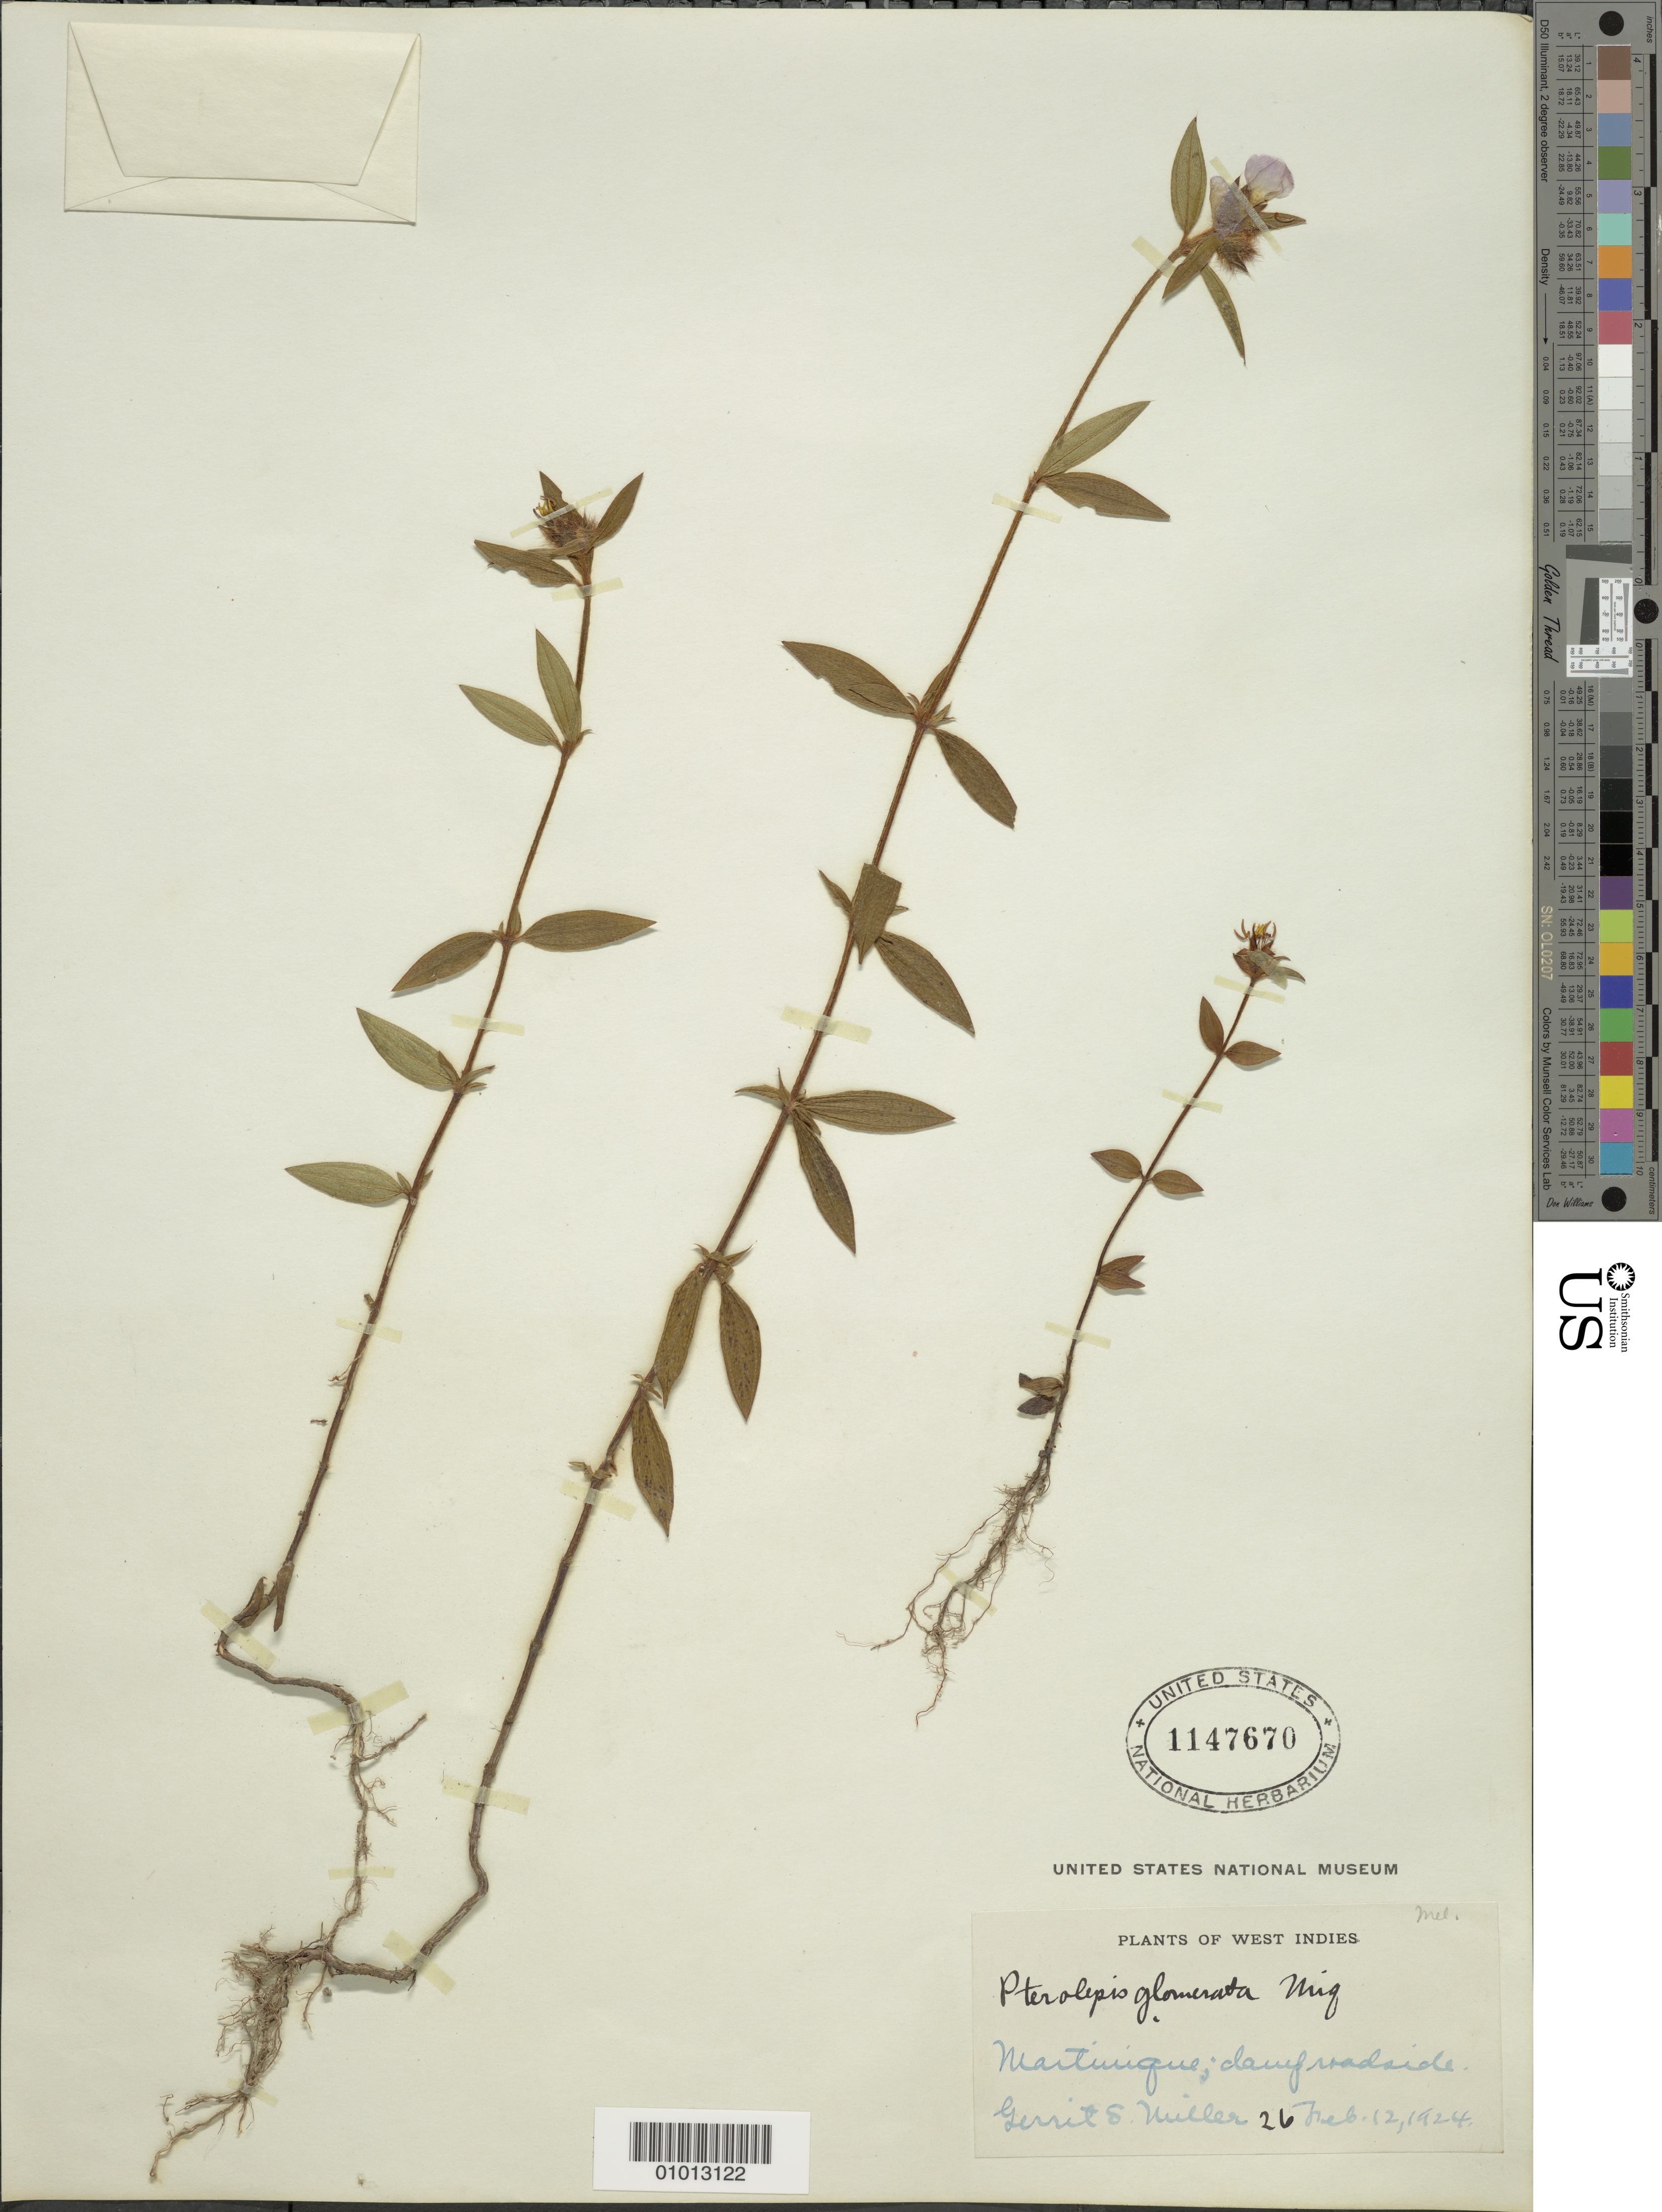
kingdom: Plantae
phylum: Tracheophyta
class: Magnoliopsida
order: Myrtales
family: Melastomataceae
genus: Pterolepis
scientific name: Pterolepis glomerata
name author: (Rottb.) Miq.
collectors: G. S. Miller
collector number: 26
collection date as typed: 12 Feb 1924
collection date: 1924-02-12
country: Martinique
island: Martinique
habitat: Damp roadside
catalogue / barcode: US 1147670